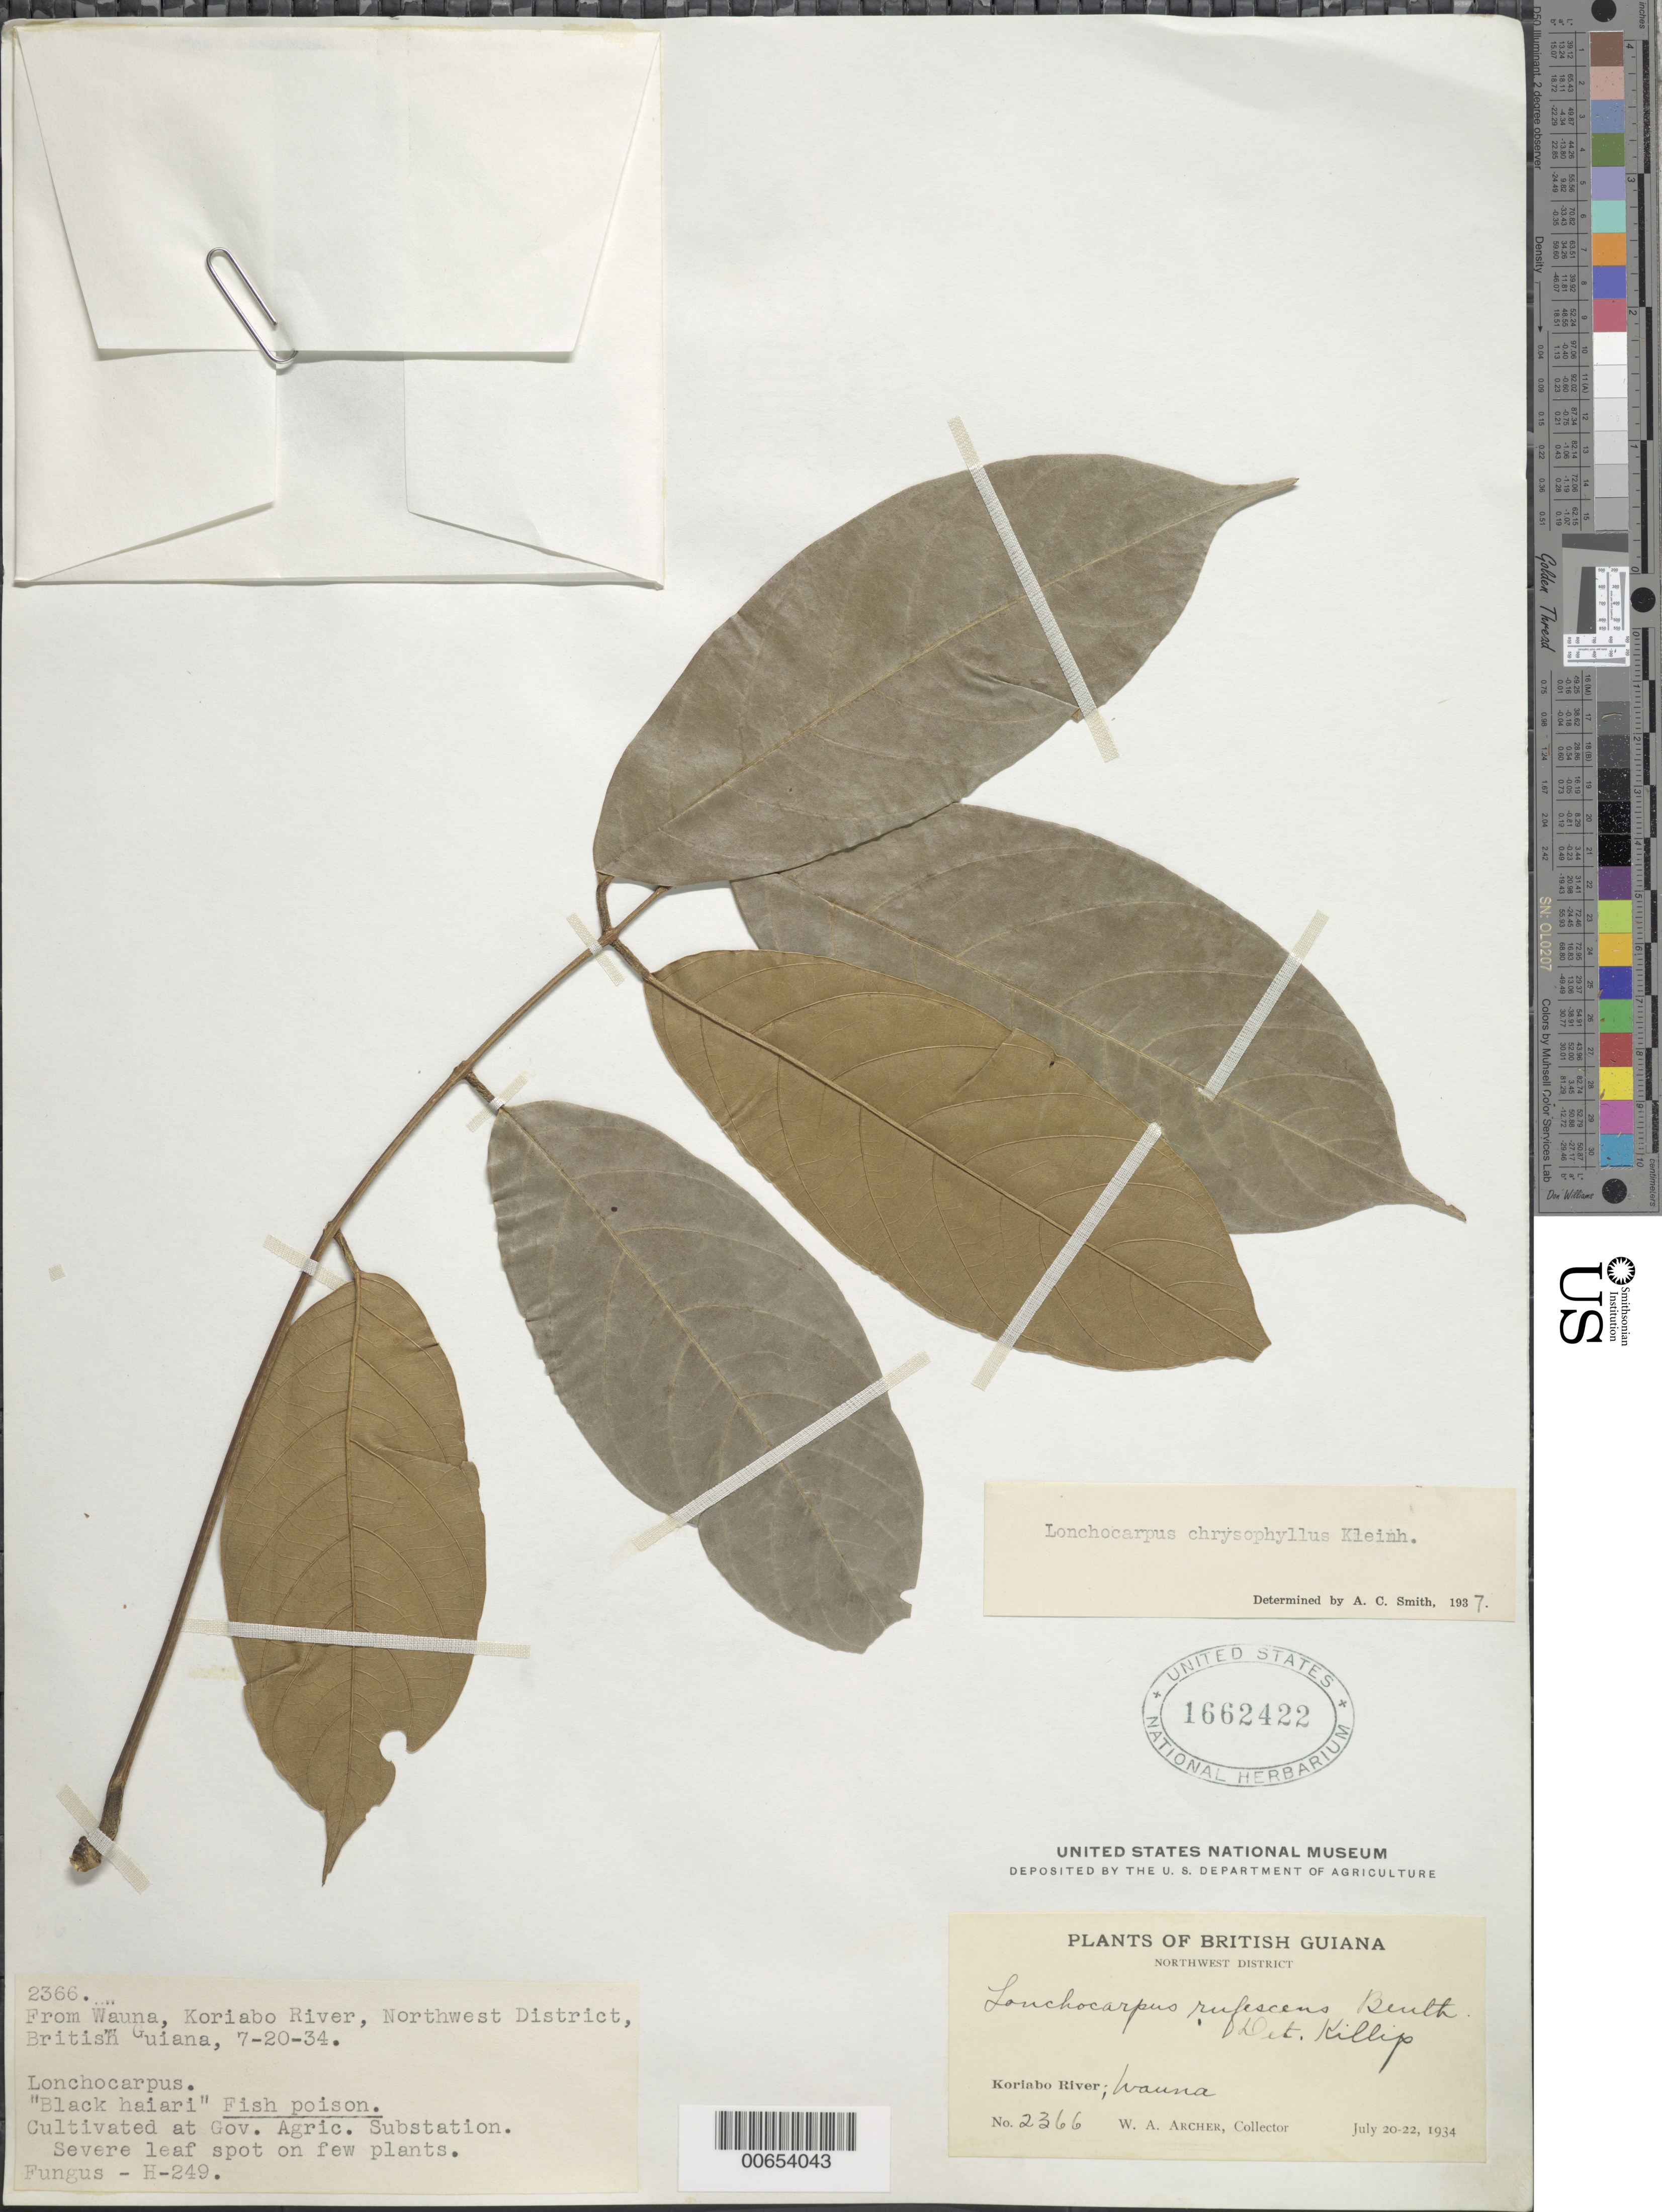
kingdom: Plantae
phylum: Tracheophyta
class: Magnoliopsida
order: Fabales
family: Fabaceae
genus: Lonchocarpus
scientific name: Lonchocarpus chrysophyllus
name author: Kleinhoonte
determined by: Smith, A. C.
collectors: W. A. Archer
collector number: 2366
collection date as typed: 20-Jul-34 to 22-Jul-34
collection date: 1934-07-20/1934-07-22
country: Guyana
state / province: Barima-Waini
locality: Koriabo R., Wauna, NW Dist.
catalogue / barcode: US 1662422